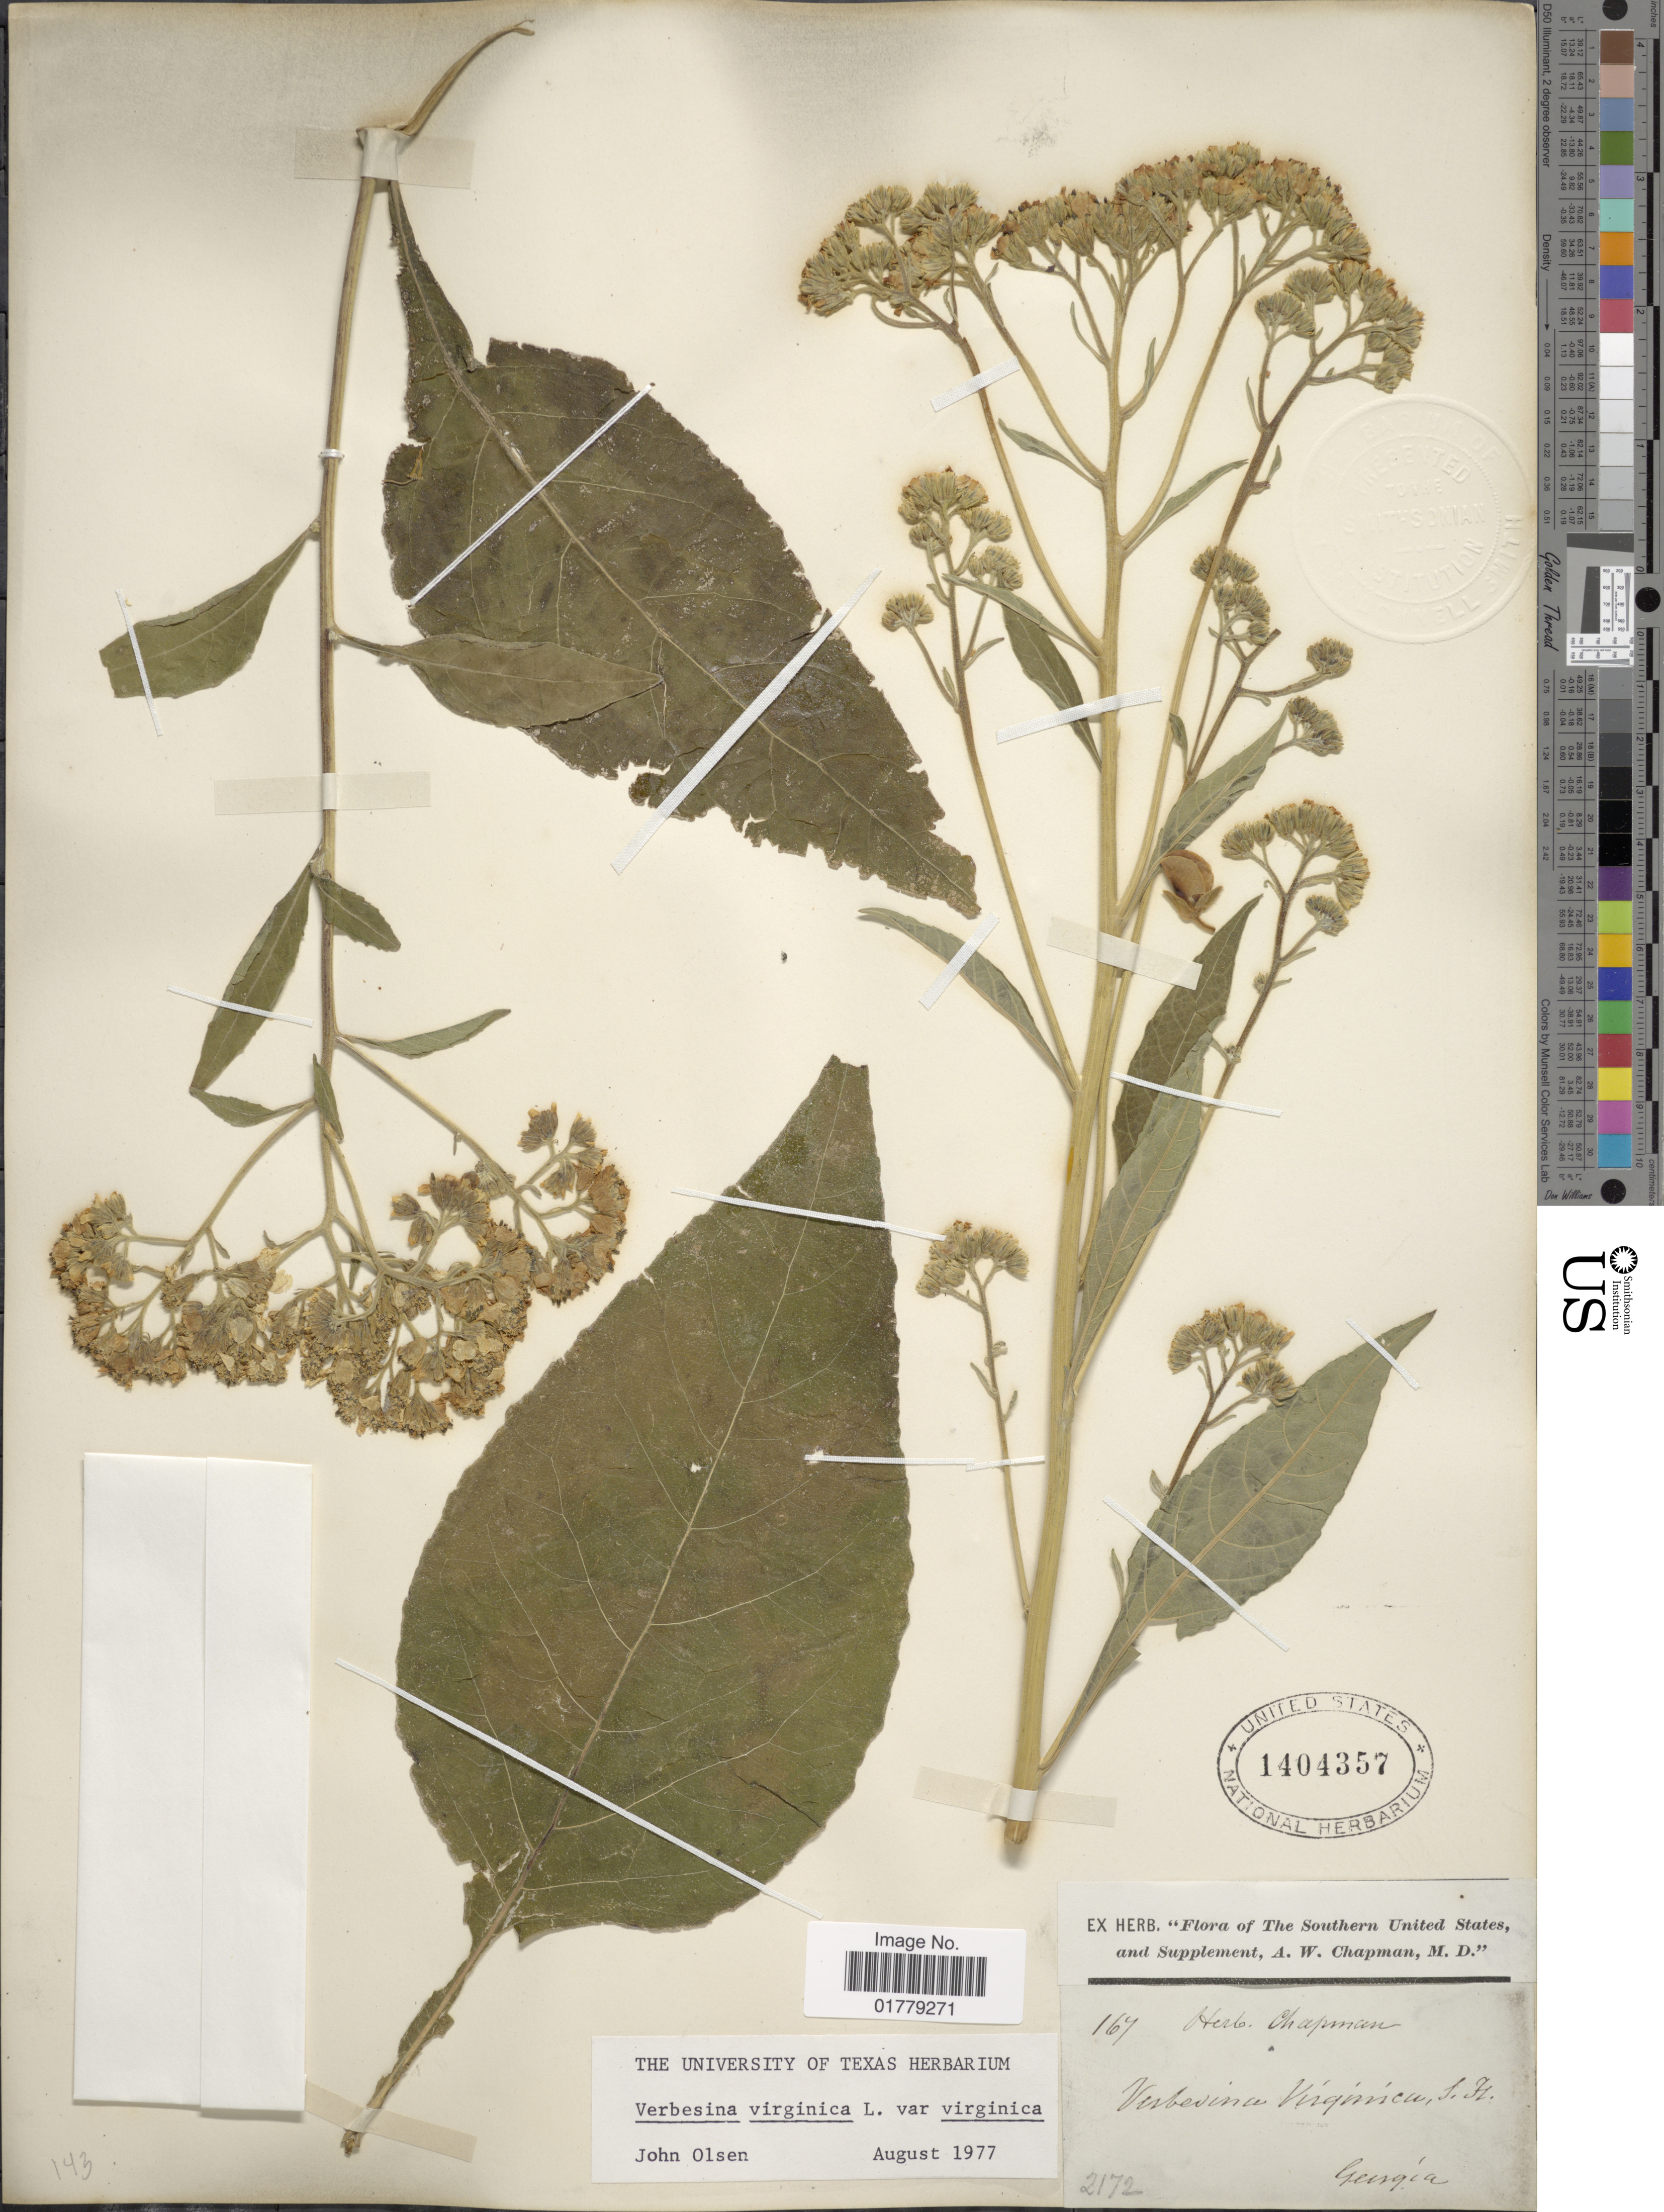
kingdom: Plantae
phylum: Tracheophyta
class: Magnoliopsida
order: Asterales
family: Asteraceae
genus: Verbesina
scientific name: Verbesina virginica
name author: L.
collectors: A. W. Chapman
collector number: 167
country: United States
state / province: Georgia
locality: Southern United States, and Supplement. Georgia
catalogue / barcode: US 1404357